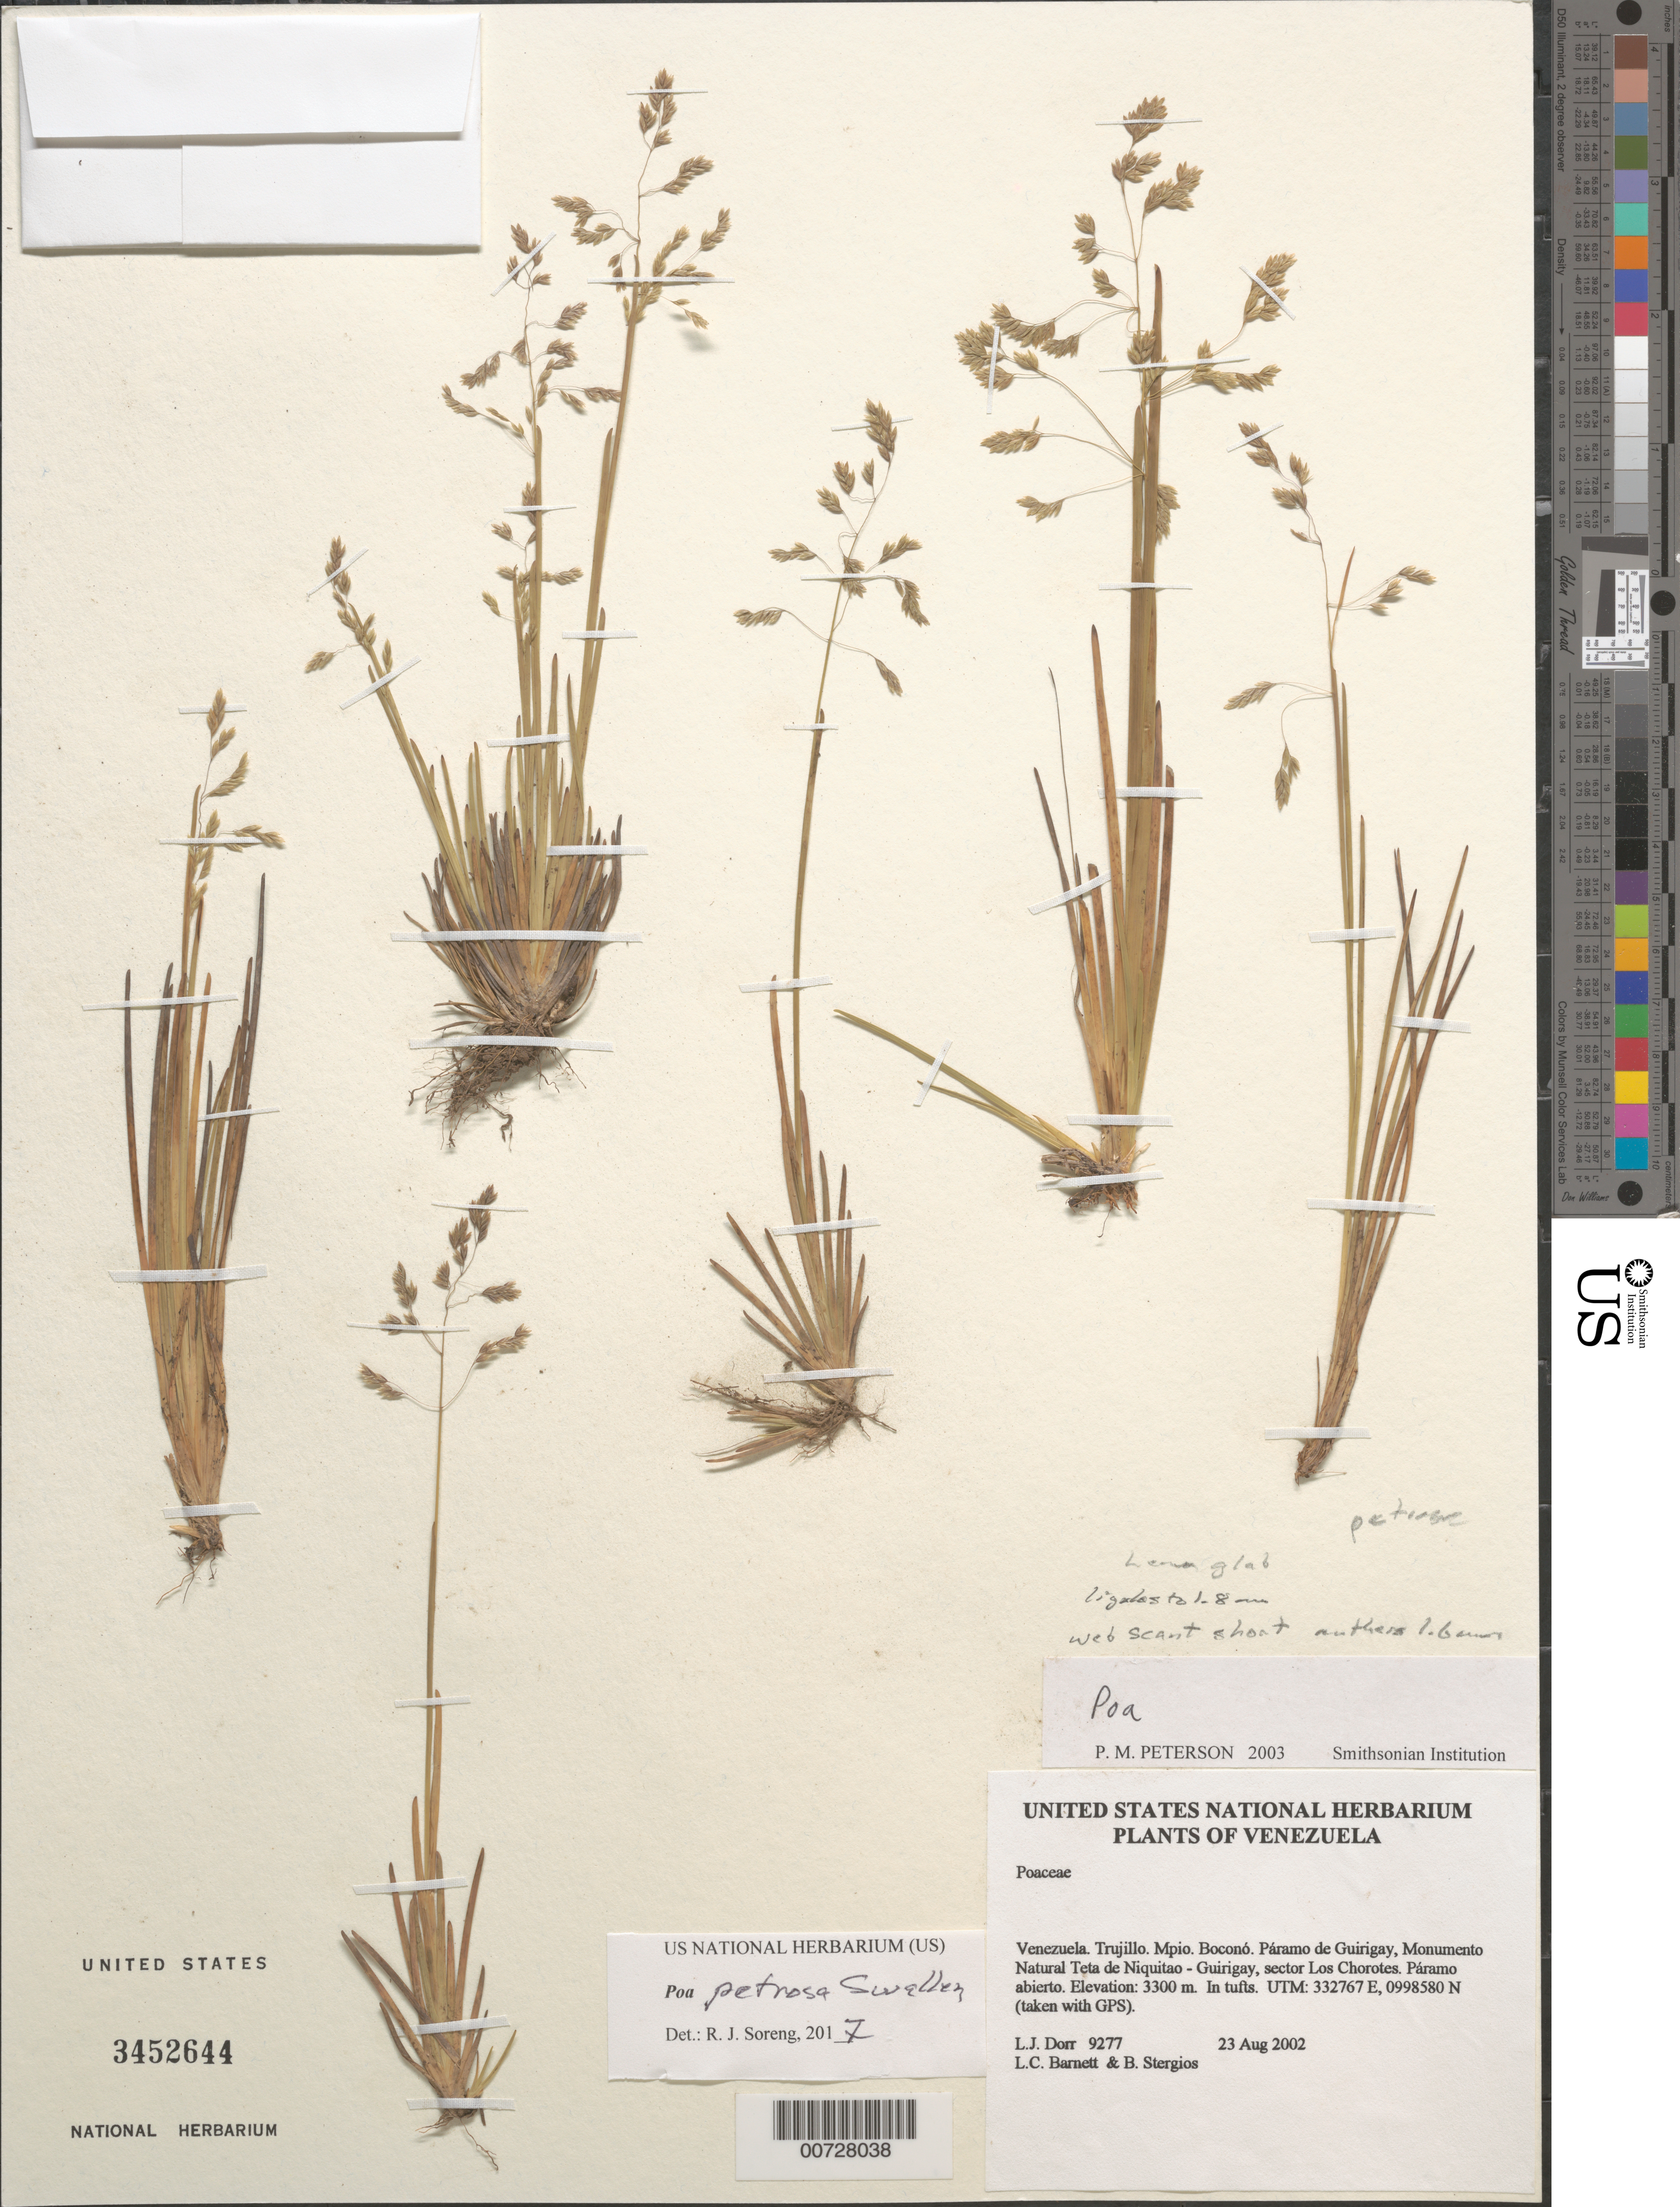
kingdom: Plantae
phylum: Tracheophyta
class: Liliopsida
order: Poales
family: Poaceae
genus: Poa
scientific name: Poa petrosa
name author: Swallen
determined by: Soreng, Robert J., Research Associate (BOT), Smithsonian Institution - National Museum of Natural History (UNITED STATES)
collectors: L. J. Dorr, L. C. Barnett & B. G. Stergios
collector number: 9277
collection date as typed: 23 Aug 2002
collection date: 2002-08-23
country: Venezuela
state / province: Trujillo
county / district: Boconó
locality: Páramo de Guirigay, Monumento Natural Teta de Niquitao - Guirigay, sector Los Chorotes.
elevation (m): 3300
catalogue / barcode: US 3452644